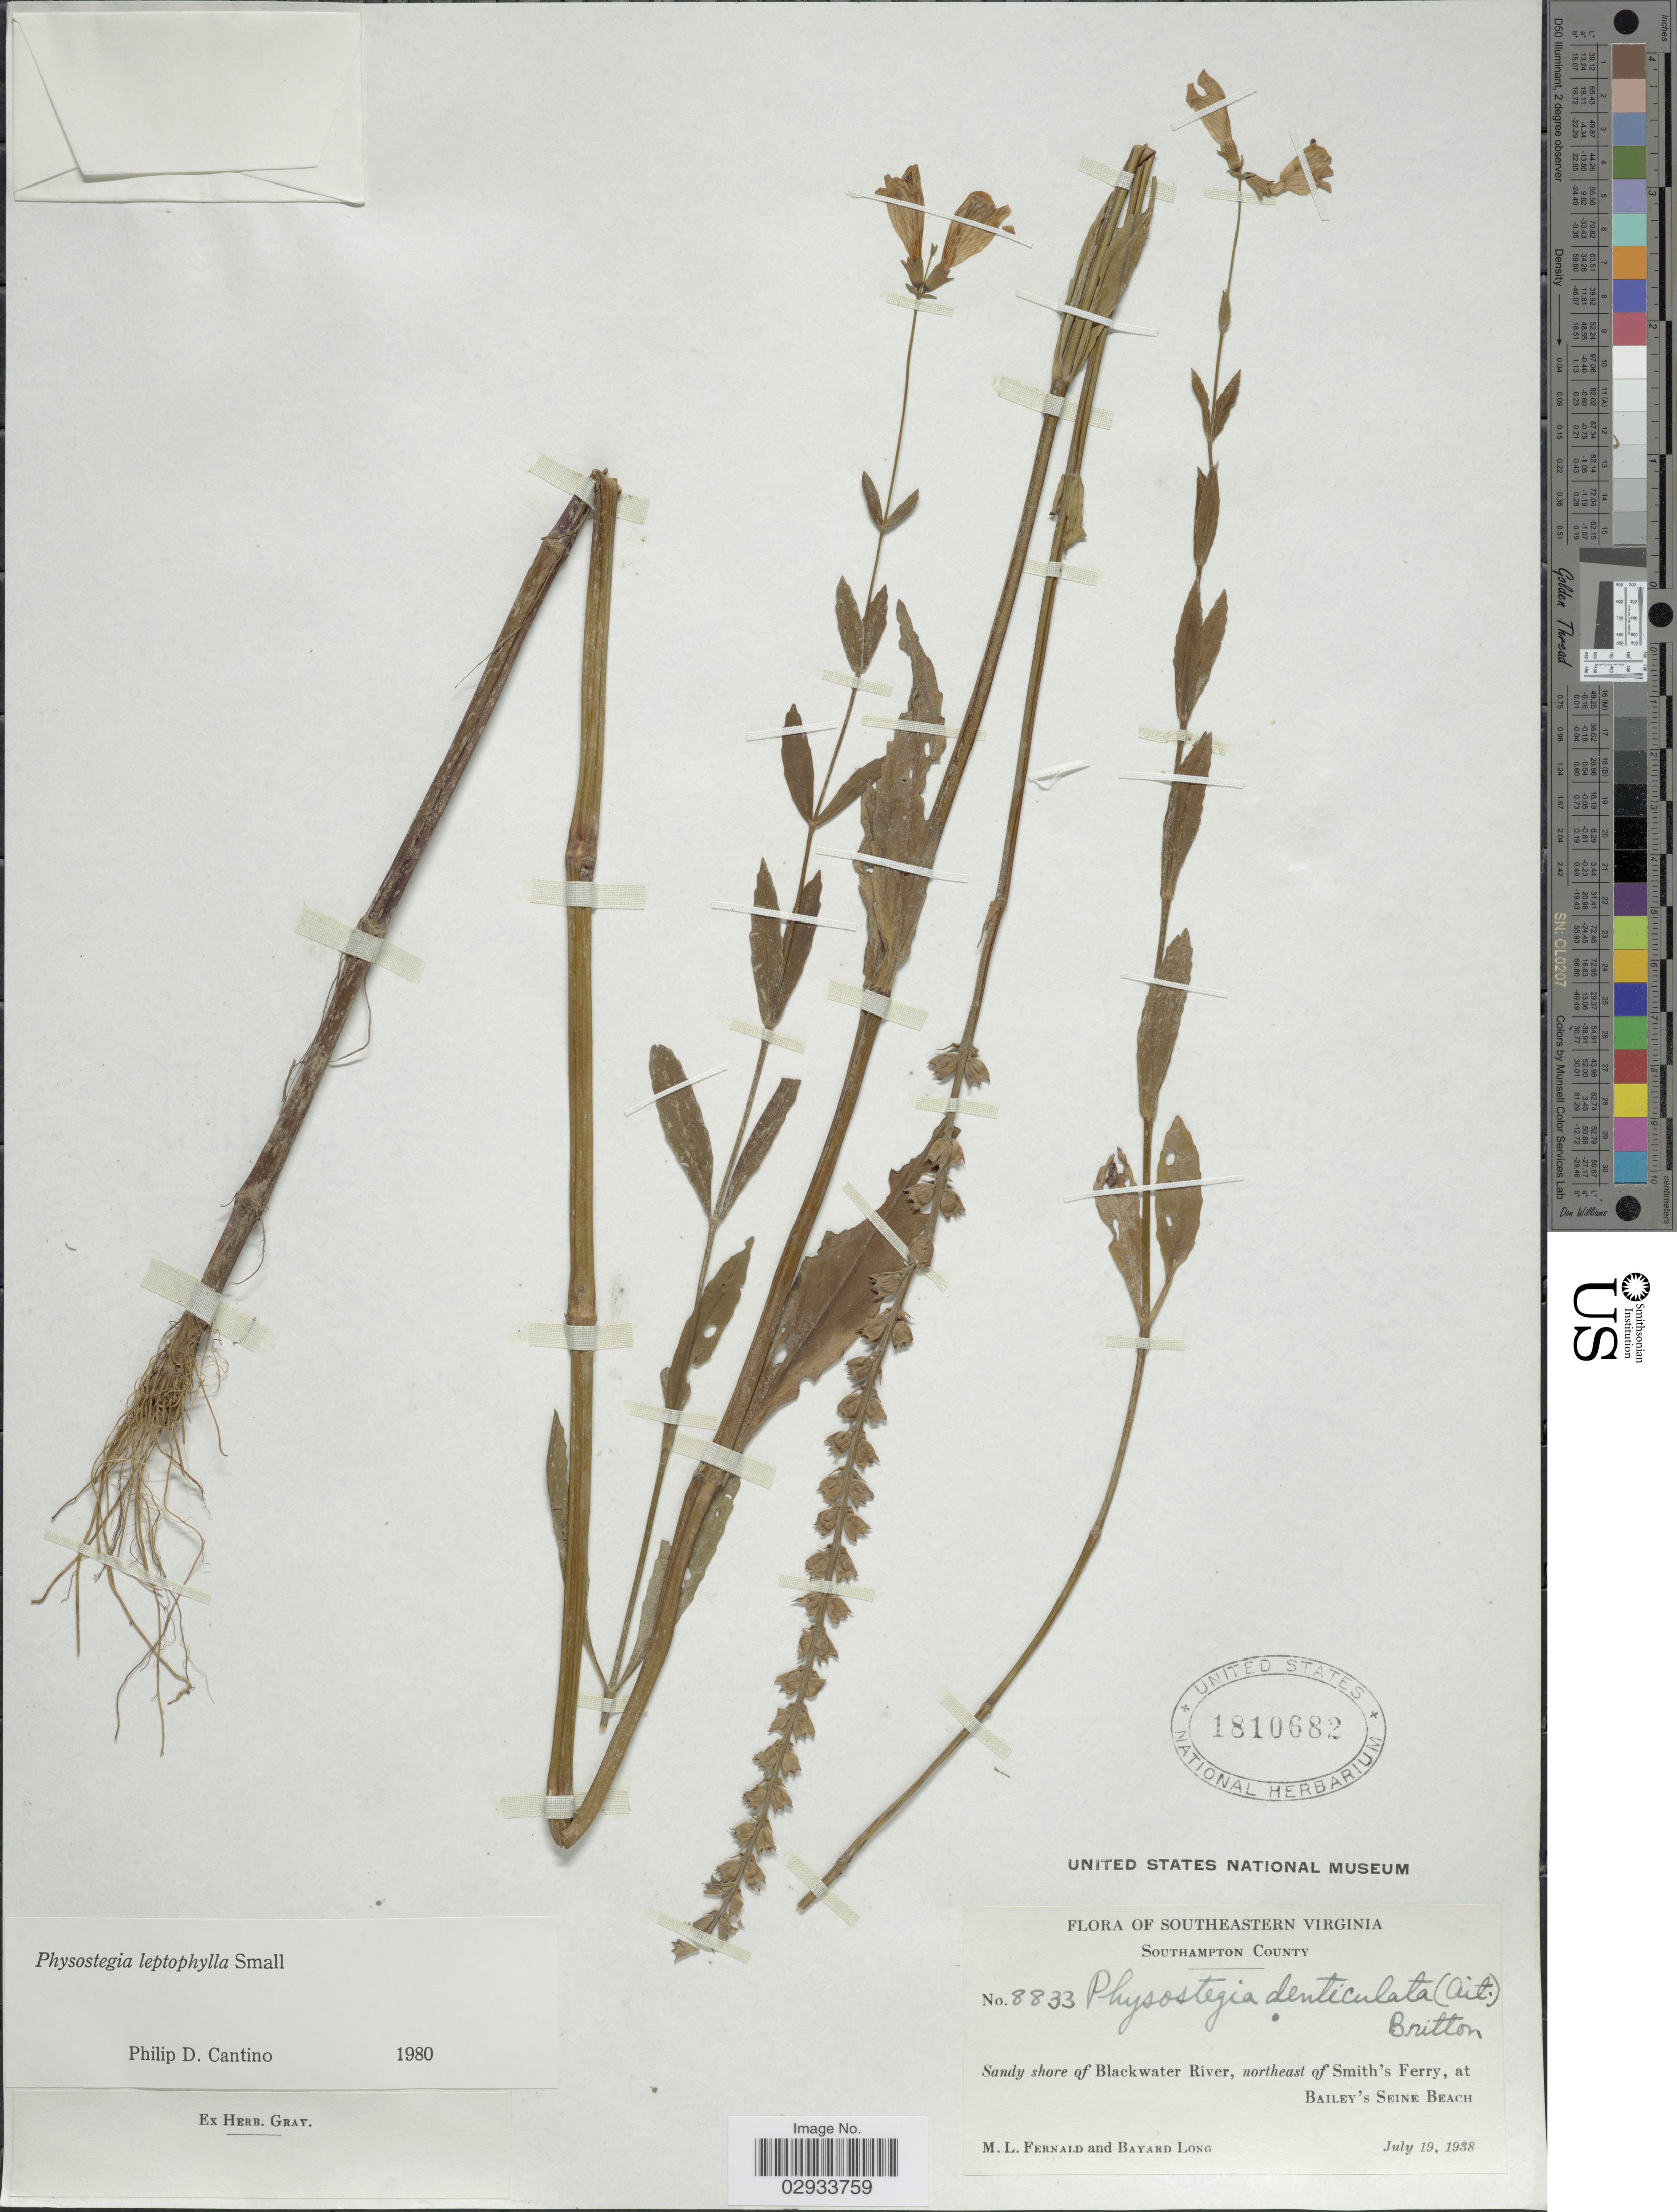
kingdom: Plantae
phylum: Tracheophyta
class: Magnoliopsida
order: Lamiales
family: Lamiaceae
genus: Physostegia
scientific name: Physostegia leptophylla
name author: Small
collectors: M. L. Fernald & B. Long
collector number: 8833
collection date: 1938-07-19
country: United States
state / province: Virginia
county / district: Southampton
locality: Southeastern Virginia, Southampton County, Sandy shore of Blackwater River, northeast of Smith's Ferry, at Bailey's Seine Beach.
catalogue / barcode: US 1810682